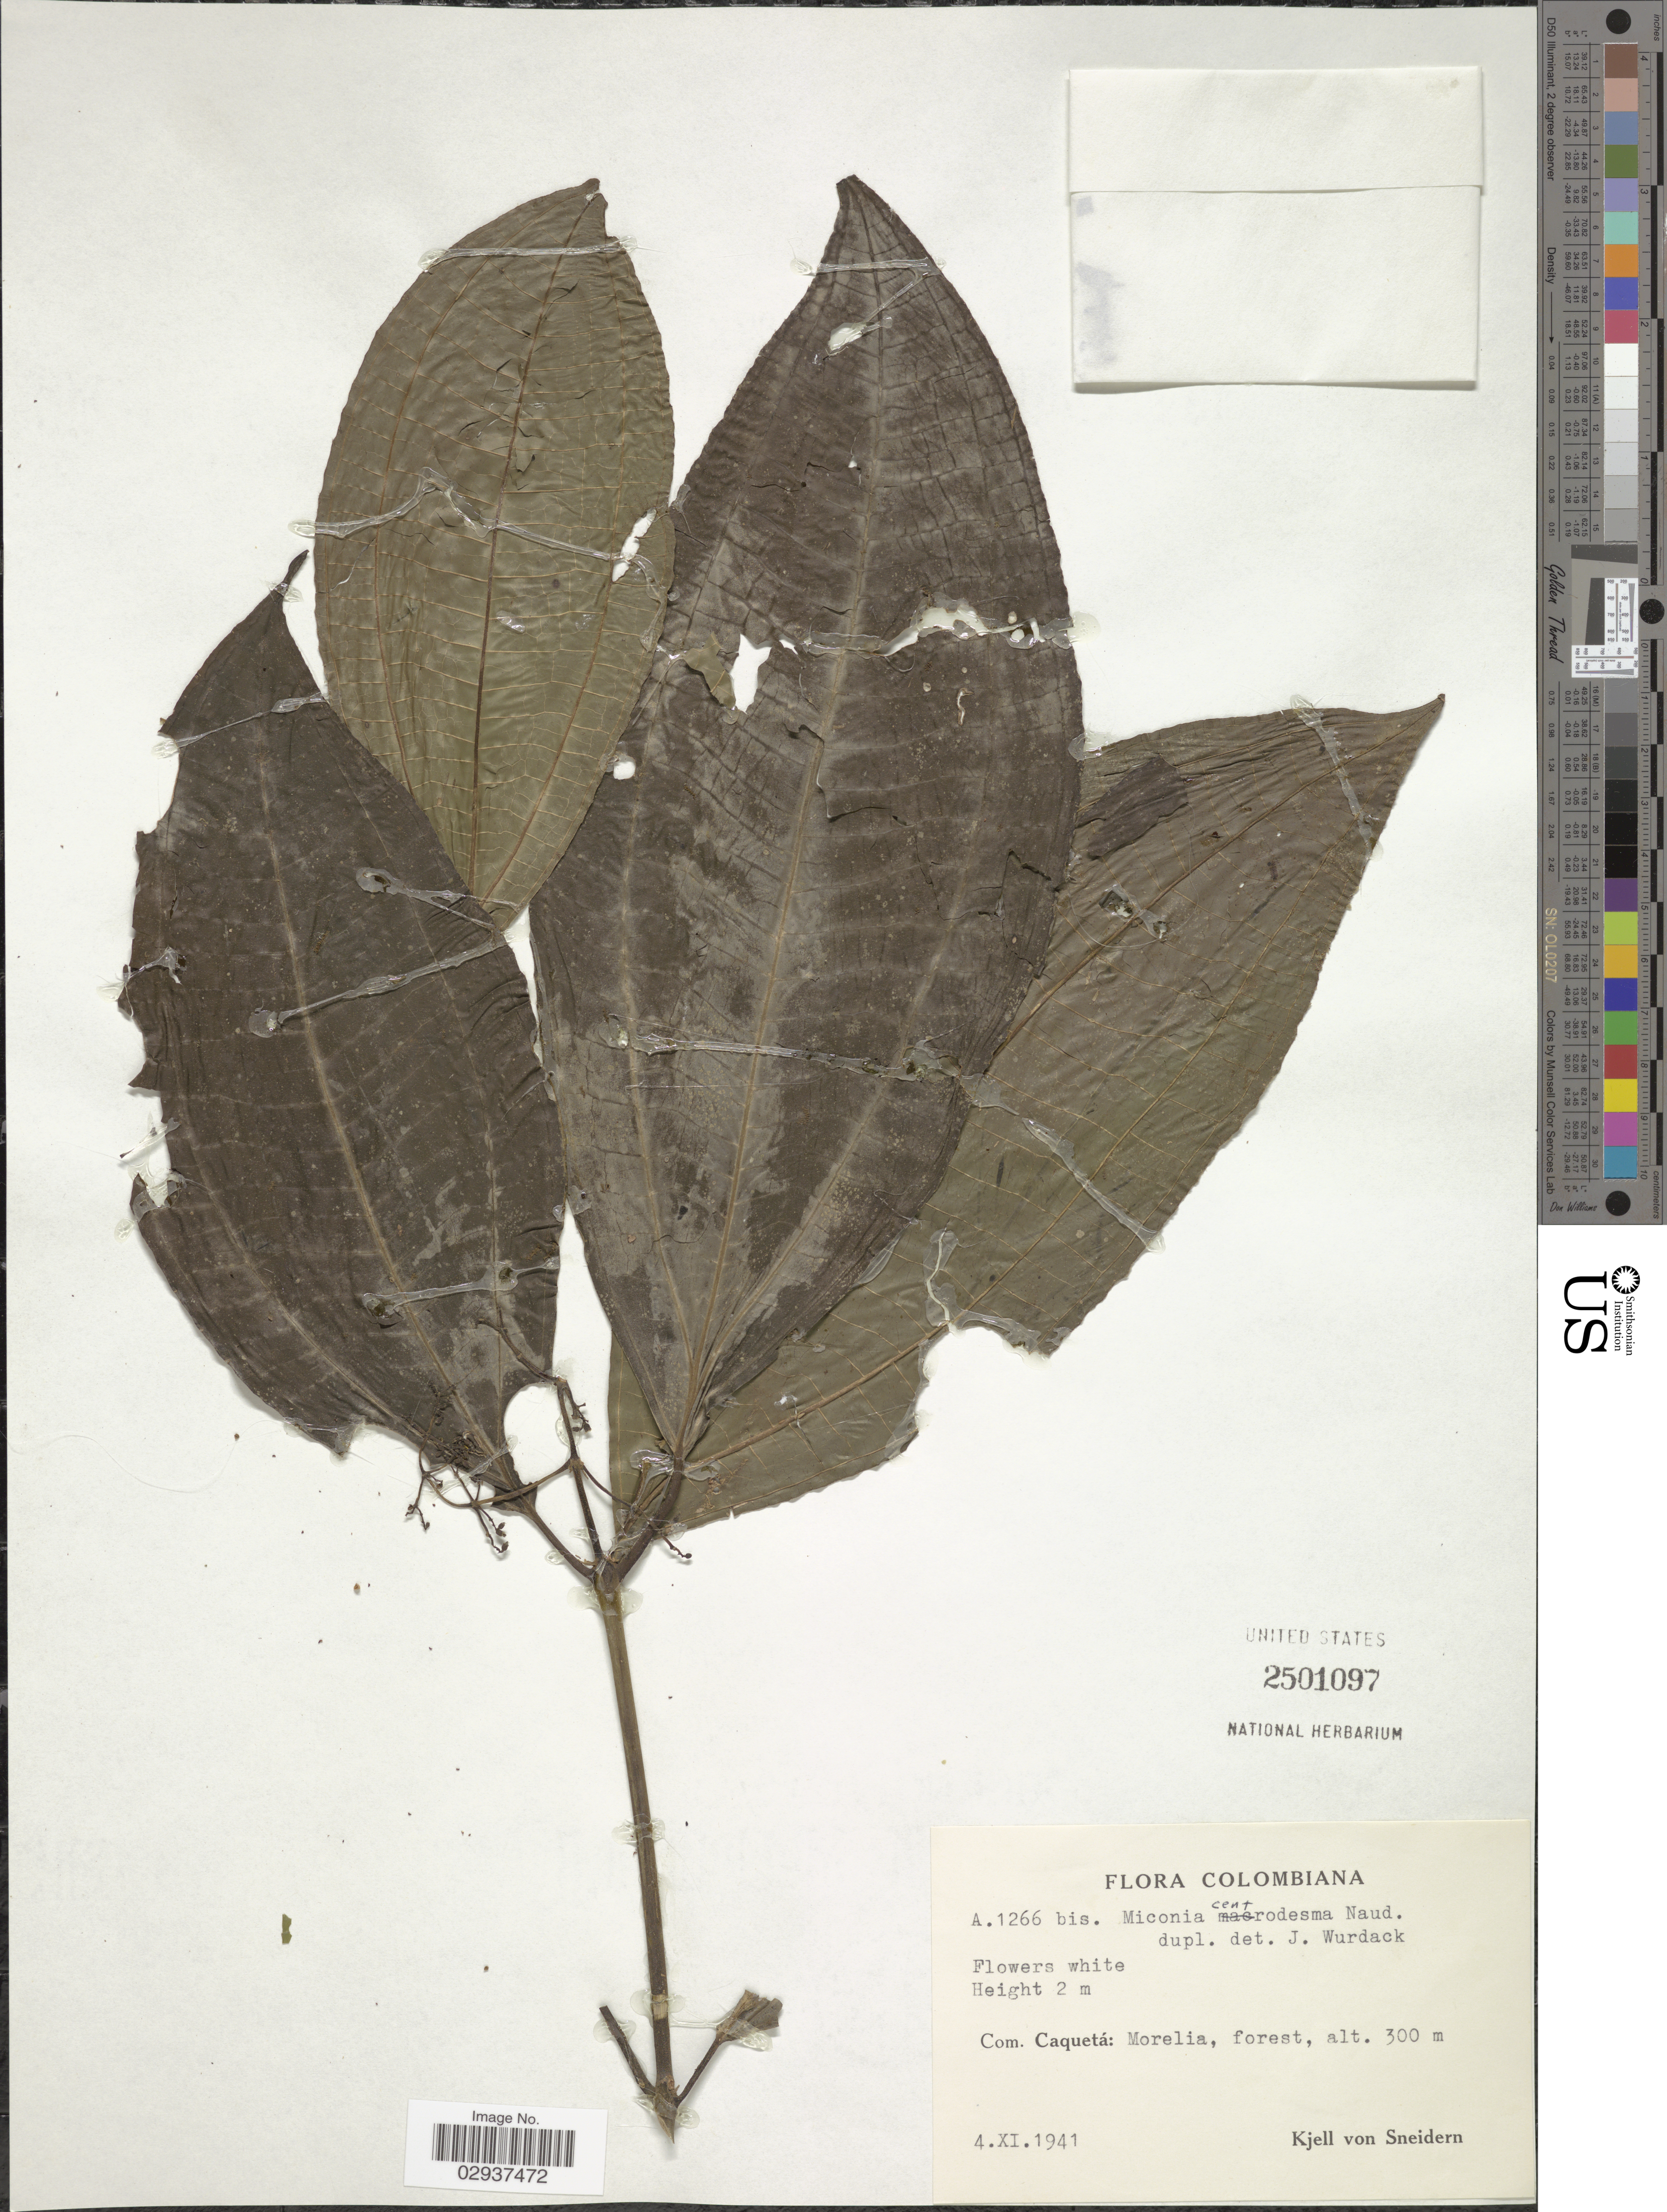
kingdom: Plantae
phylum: Tracheophyta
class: Magnoliopsida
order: Myrtales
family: Melastomataceae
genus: Miconia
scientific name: Miconia centrodesma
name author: Naudin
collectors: K. von Sneidern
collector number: A.1266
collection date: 1941-11-04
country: Colombia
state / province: Caquetá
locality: Com. Caquetá: Morelia.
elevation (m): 300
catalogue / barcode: US 2501097